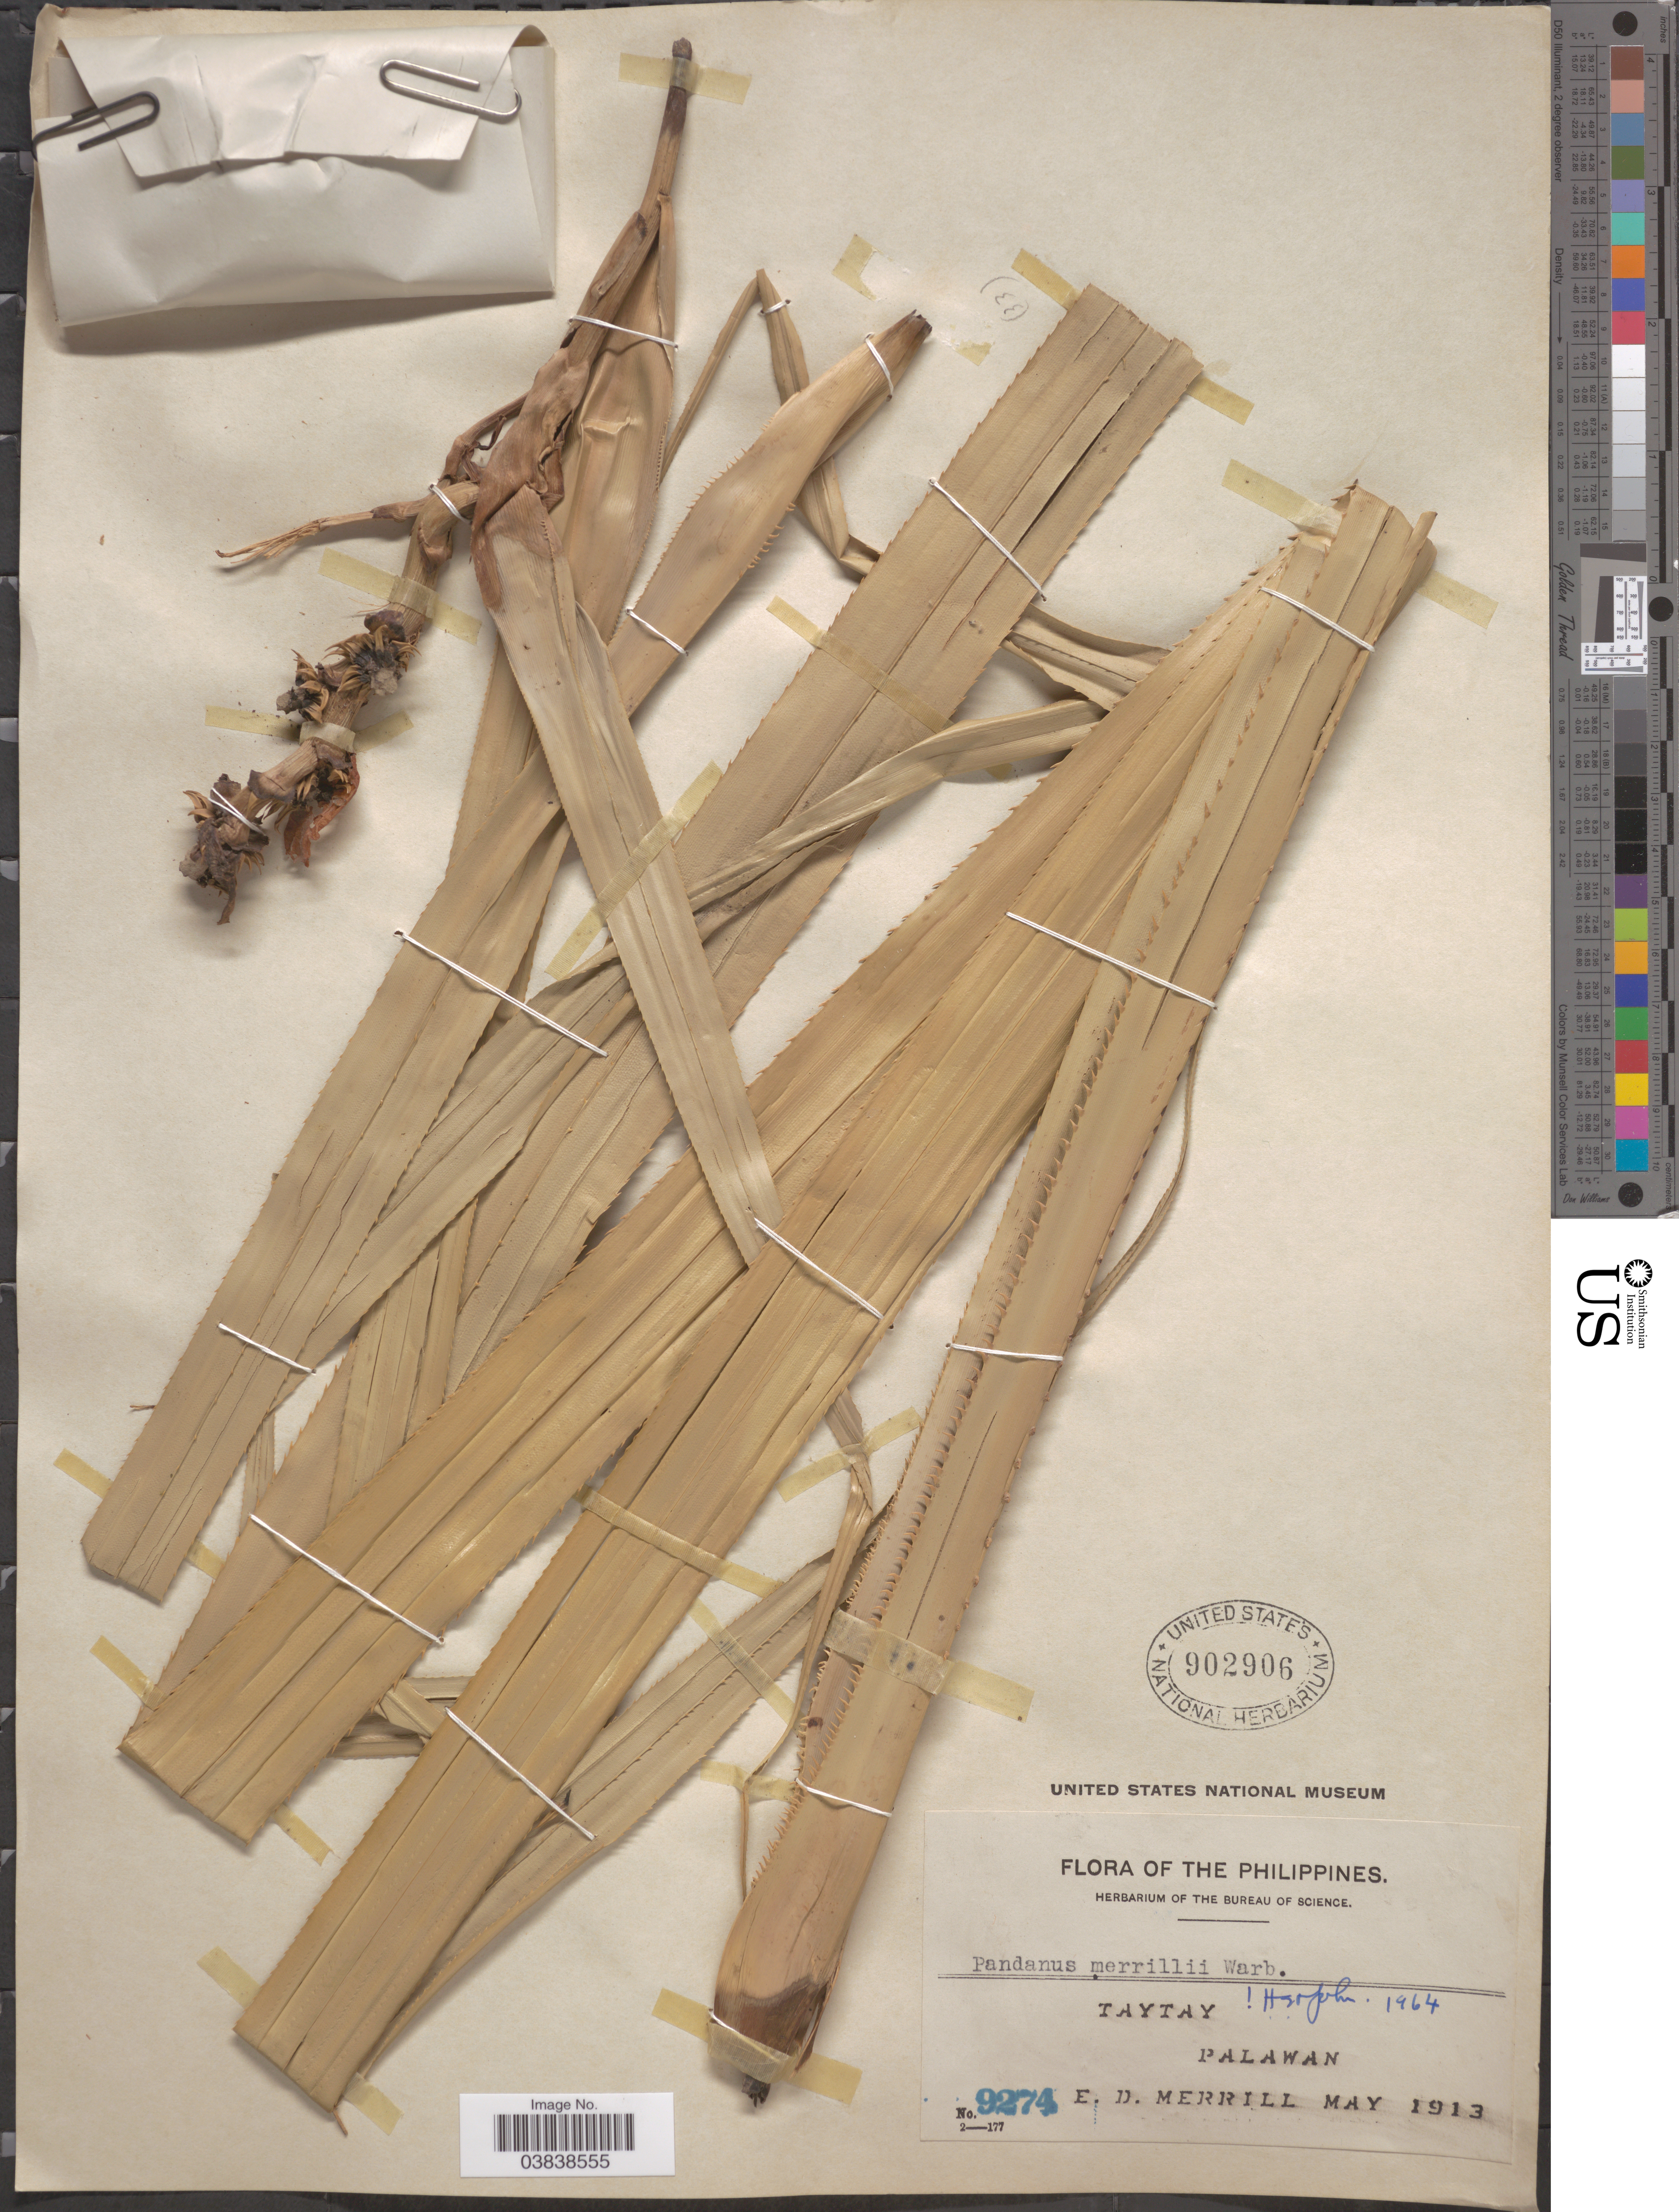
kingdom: Plantae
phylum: Tracheophyta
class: Liliopsida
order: Pandanales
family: Pandanaceae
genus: Pandanus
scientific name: Pandanus merrillii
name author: Warb. in Perkins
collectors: E. D. Merrill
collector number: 9274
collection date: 1913-05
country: Philippines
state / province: Mimaropa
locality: Taytay, Palawan.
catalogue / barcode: US 902906